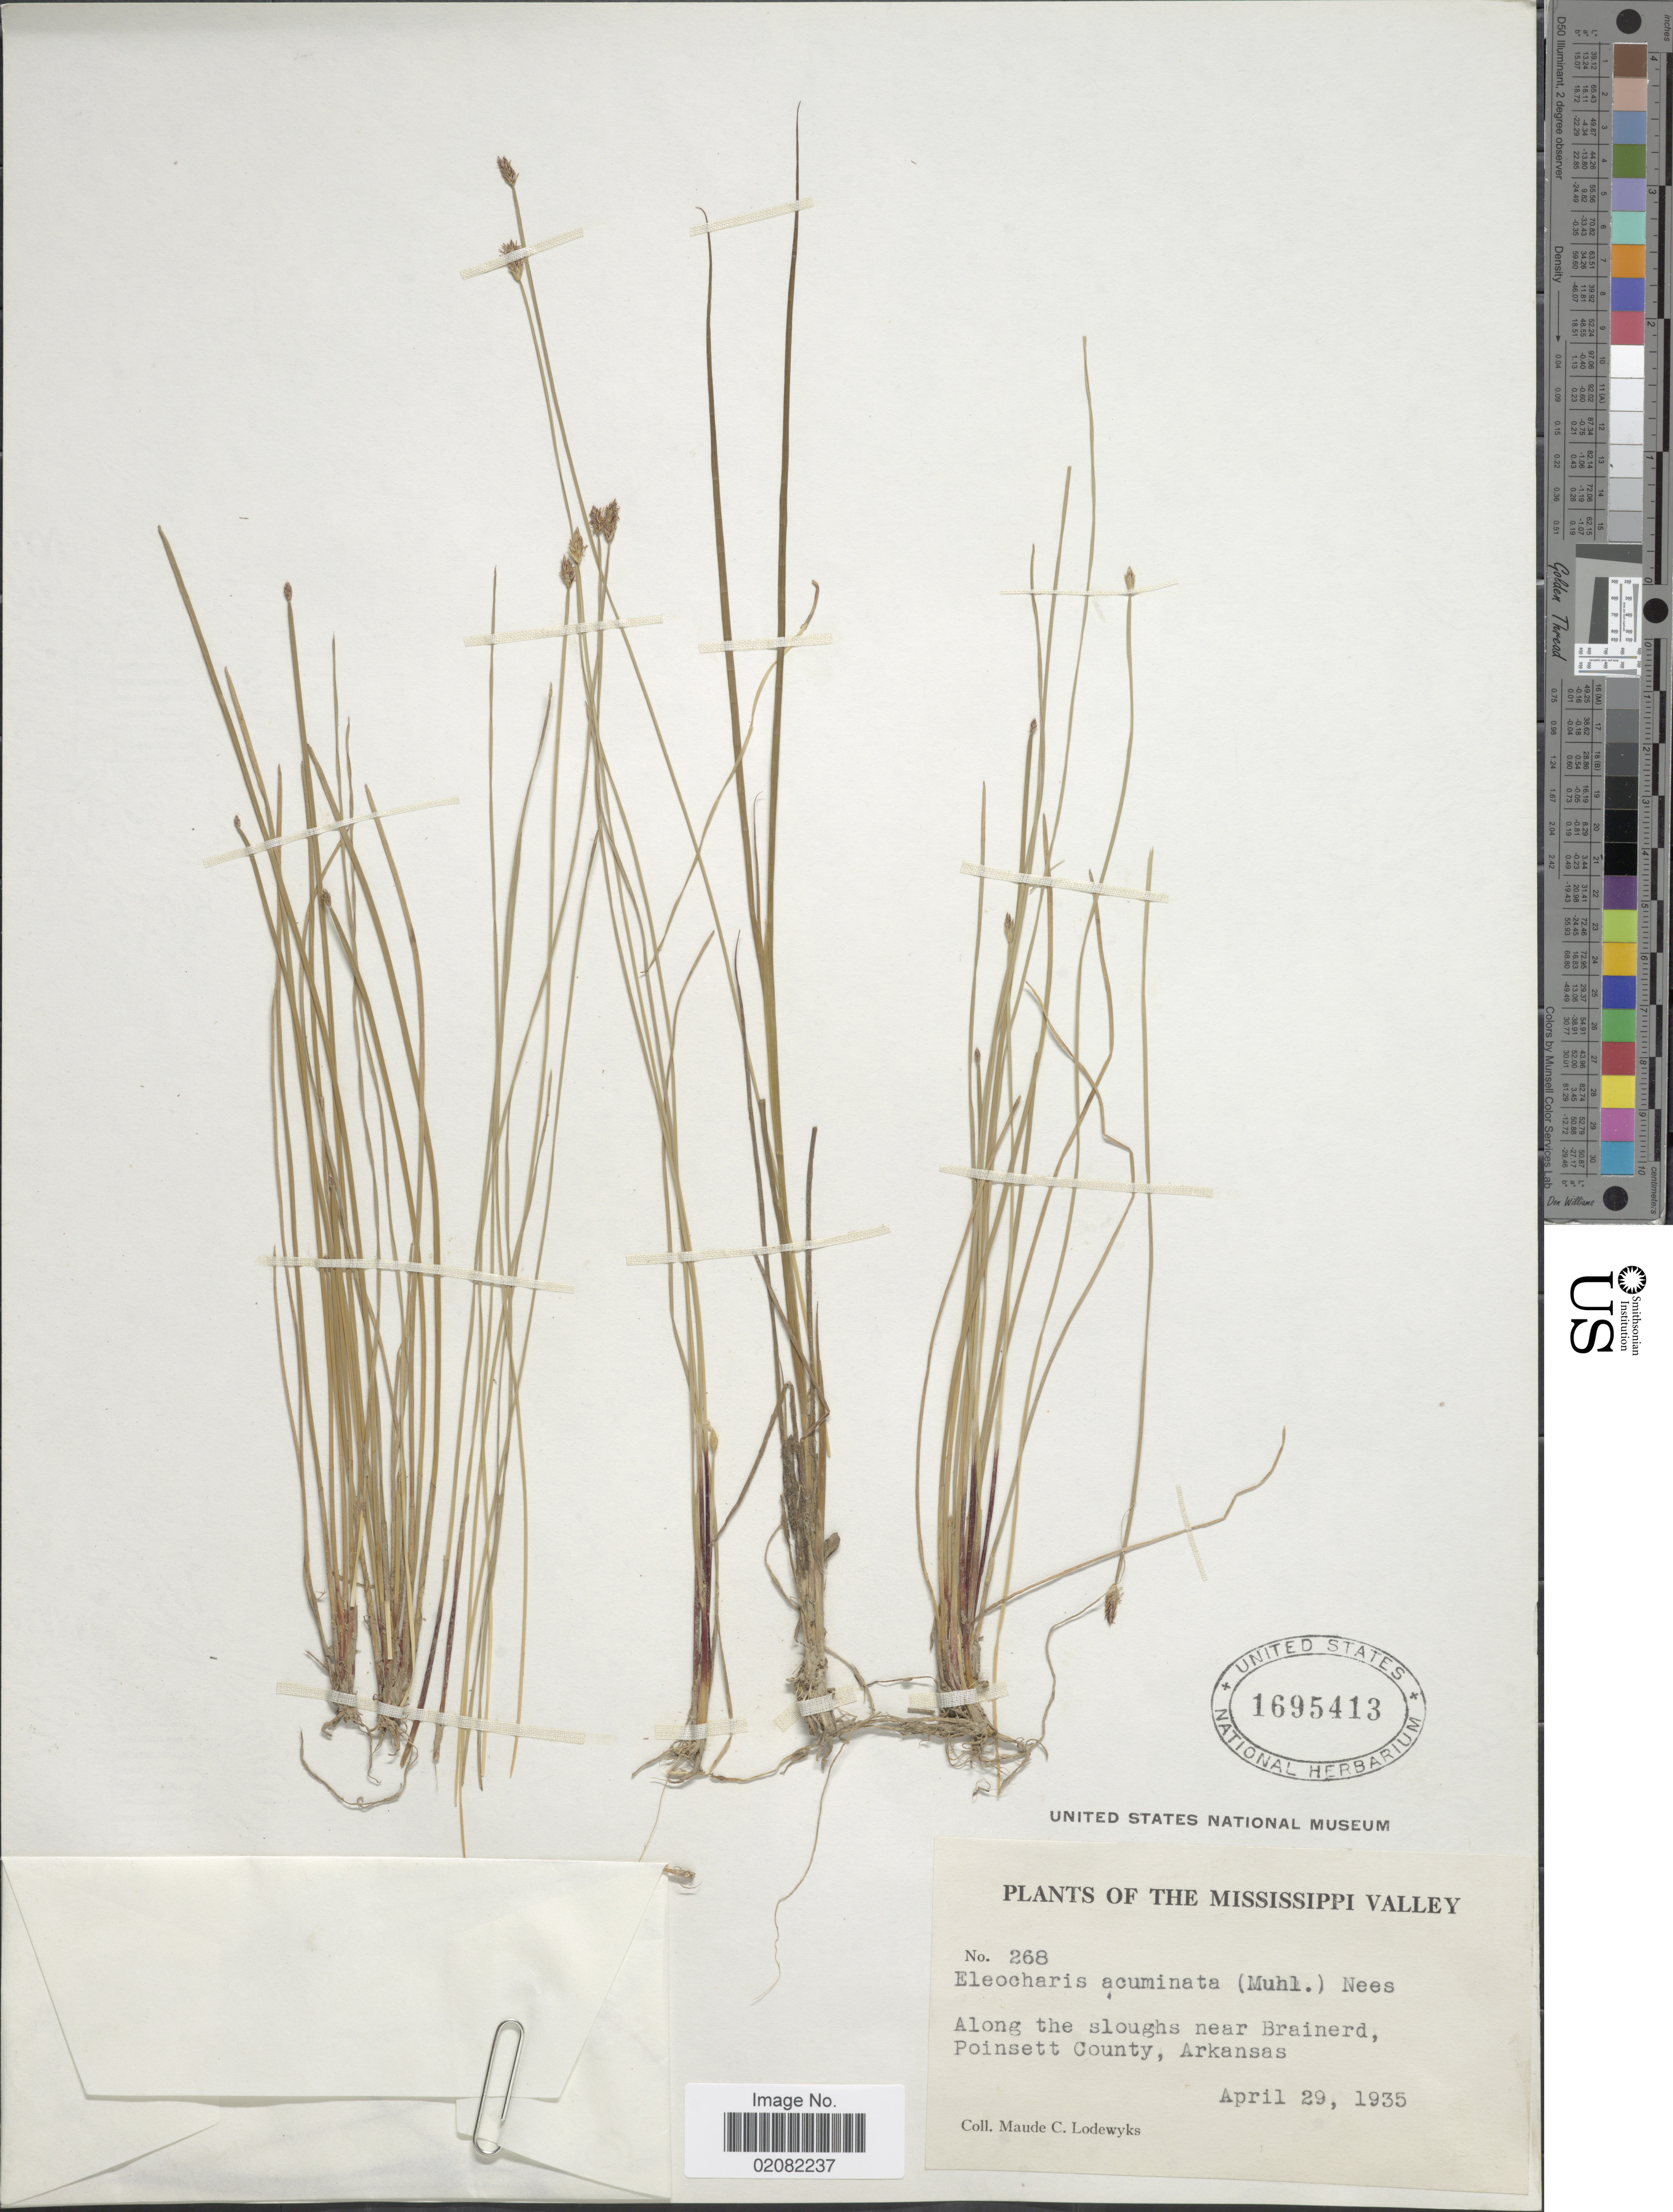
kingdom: Plantae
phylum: Tracheophyta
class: Liliopsida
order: Poales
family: Cyperaceae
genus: Eleocharis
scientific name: Eleocharis sp.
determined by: Strong, Mark T., (BOT), Smithsonian Institution - National Museum of Natural History (UNITED STATES)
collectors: M. Lodewyks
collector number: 268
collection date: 1935-04-29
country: United States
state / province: Arkansas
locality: Along the sloughs near Brainerd, Poinsett County, Arkansas, The Mississippi Valley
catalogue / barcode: US 1695413